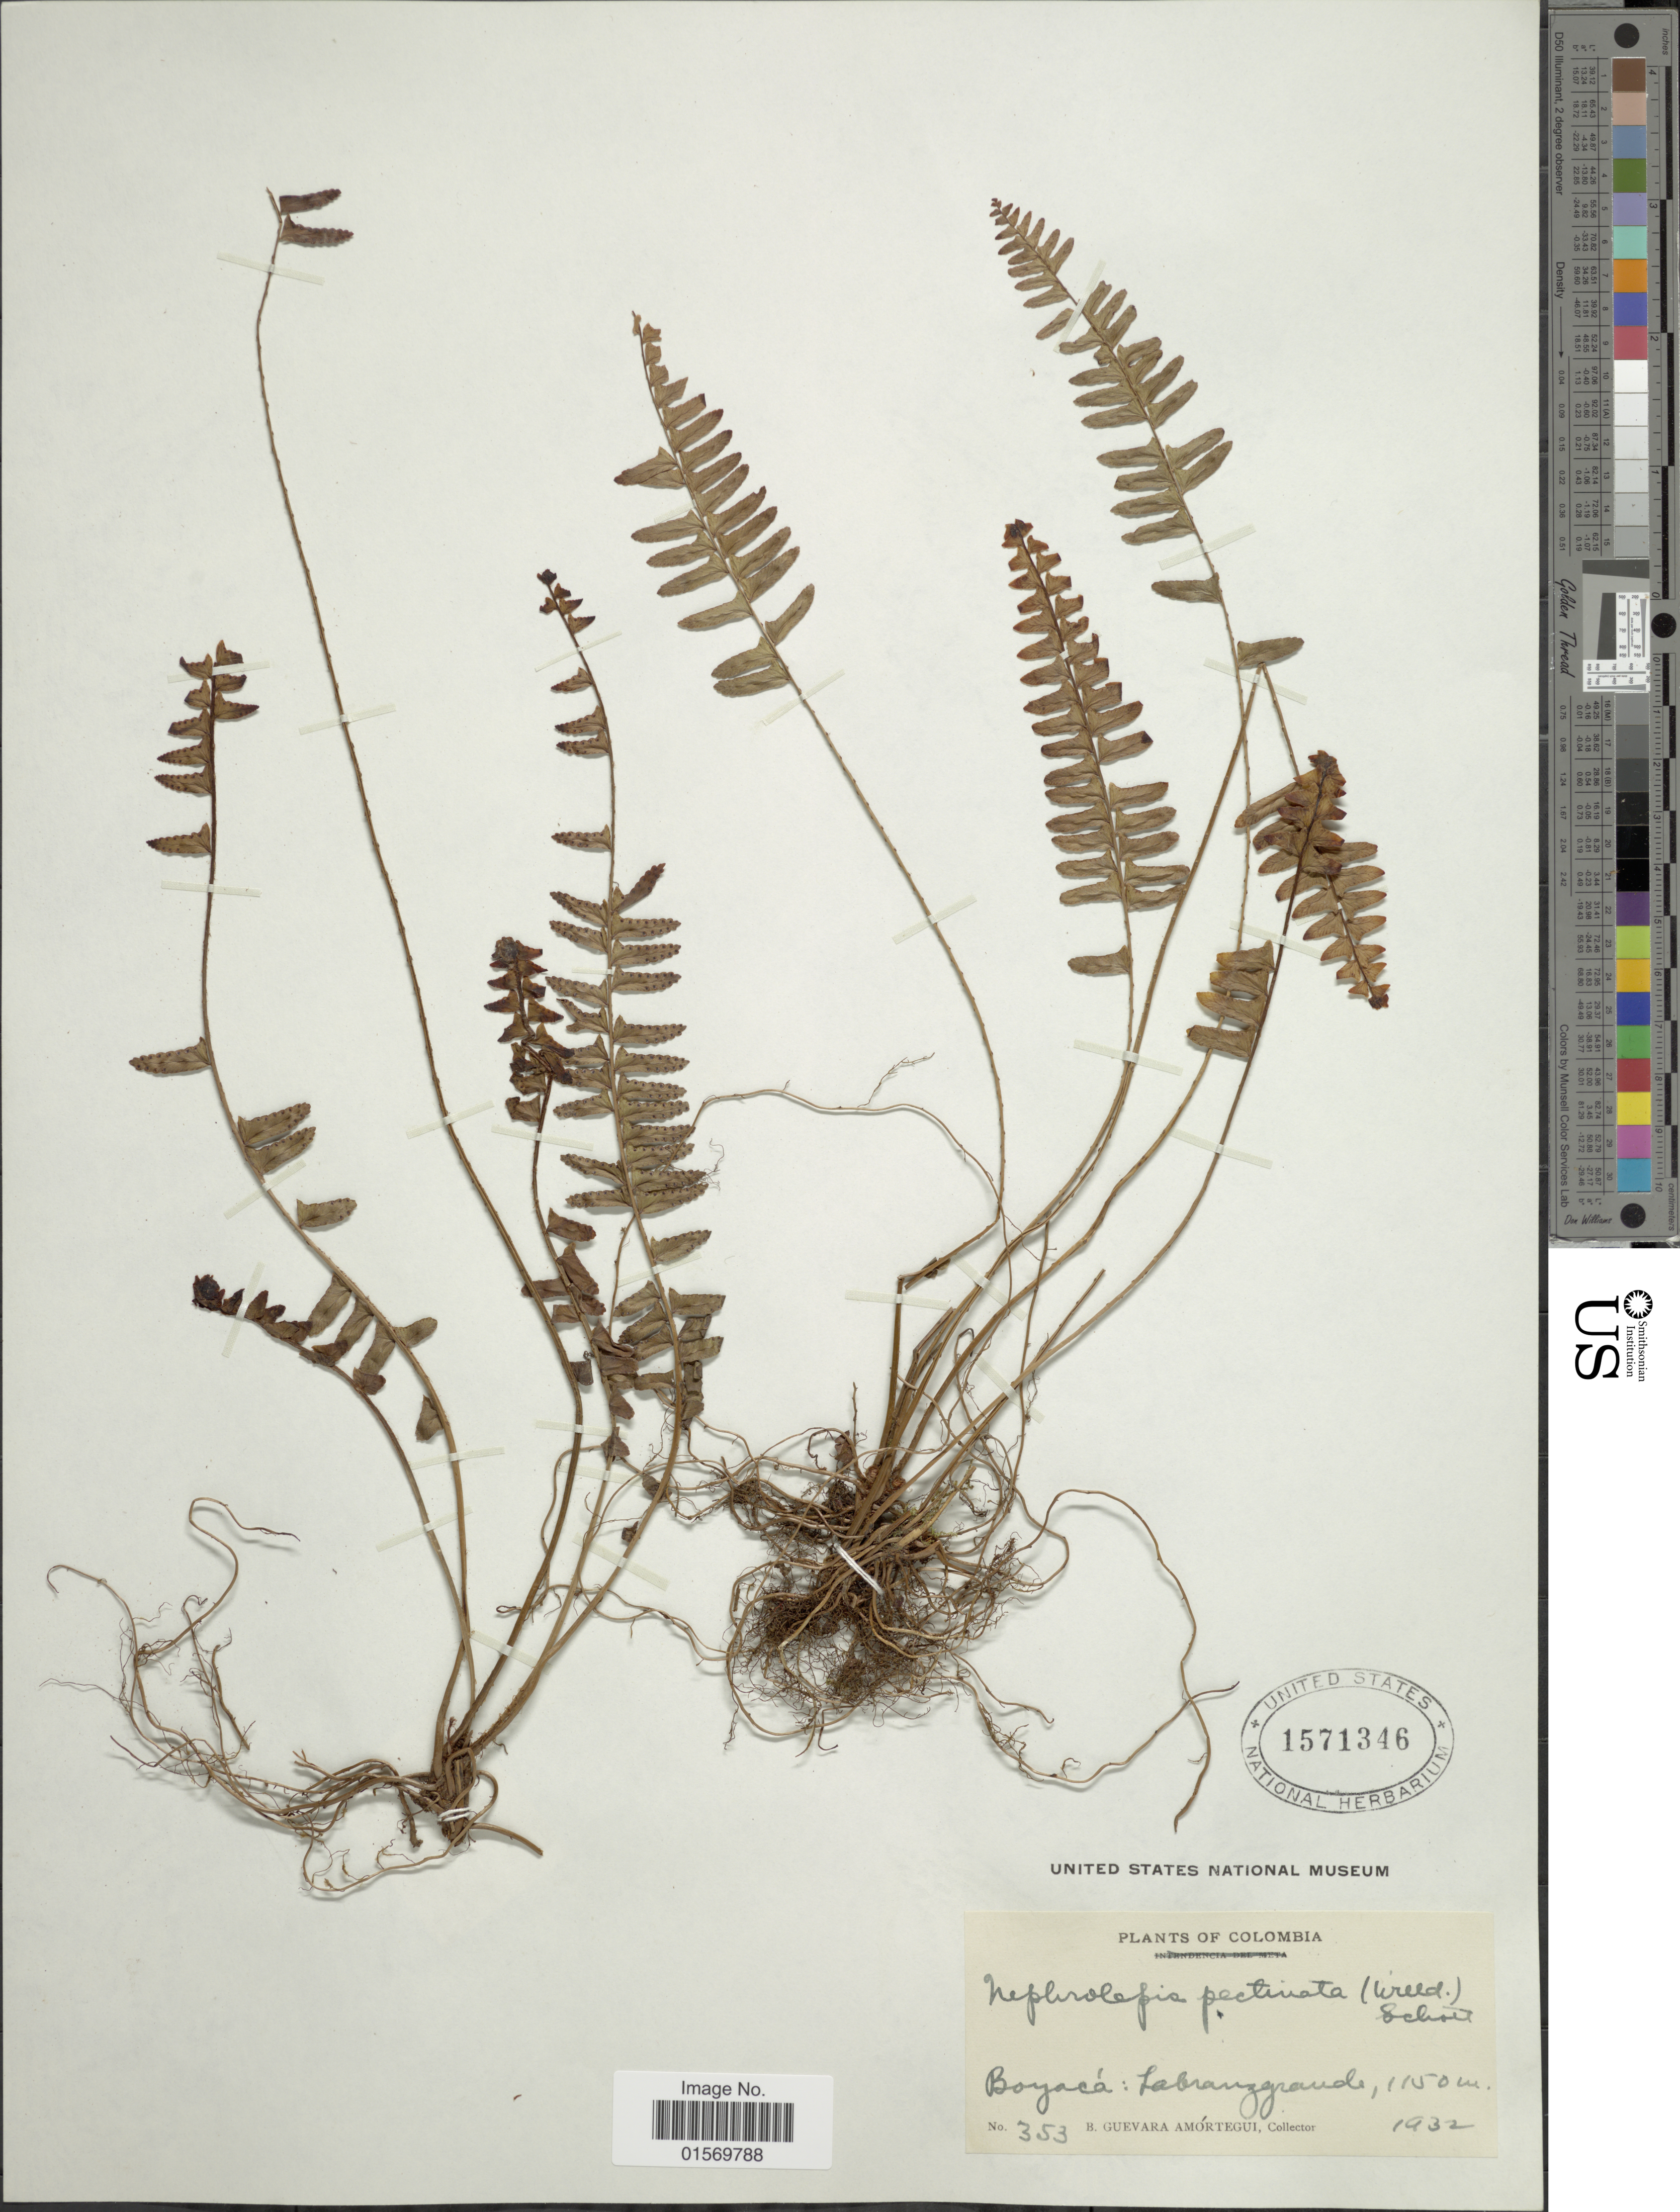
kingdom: Plantae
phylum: Tracheophyta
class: Polypodiopsida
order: Polypodiales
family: Nephrolepidaceae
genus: Nephrolepis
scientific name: Nephrolepis pectinata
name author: (Willd.) Schott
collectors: B. Guevara Amortegui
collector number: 353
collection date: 1932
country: Colombia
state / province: Boyacá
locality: Labranzagrande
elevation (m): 1150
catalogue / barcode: US 1571346